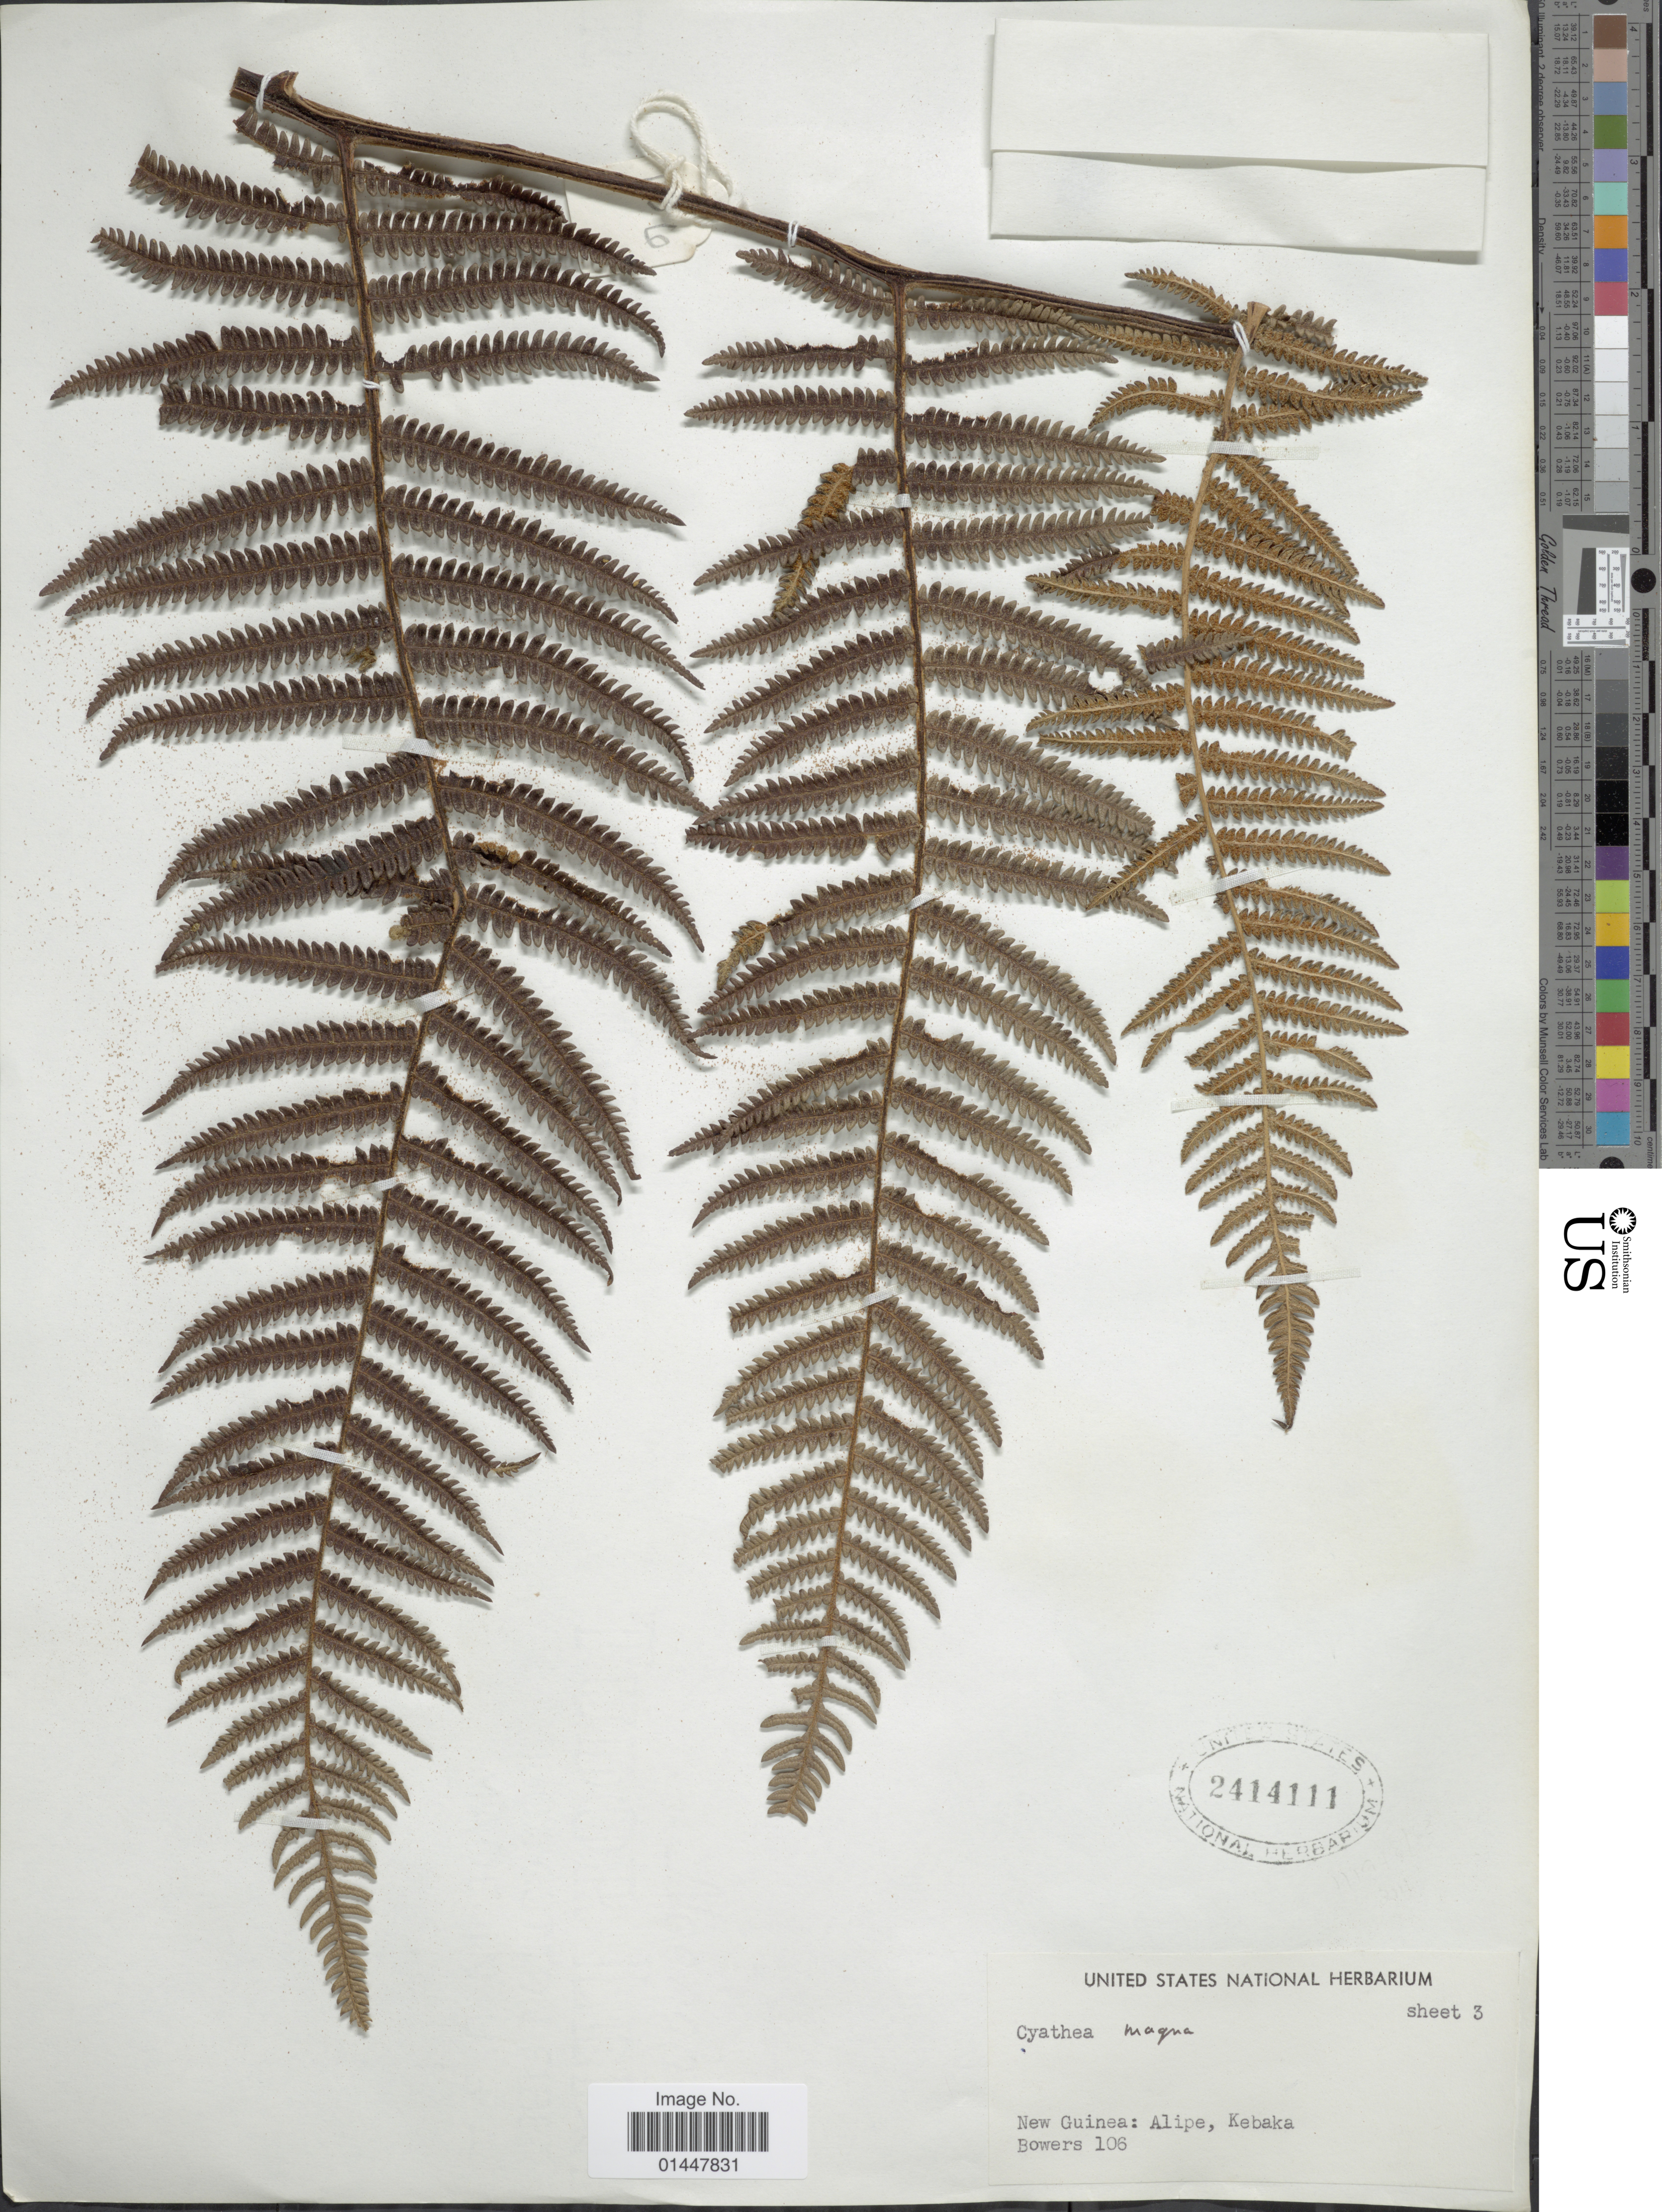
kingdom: Plantae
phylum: Tracheophyta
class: Polypodiopsida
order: Cyatheales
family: Cyatheaceae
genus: Sphaeropteris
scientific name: Sphaeropteris magna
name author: (Copel.) R.M. Tryon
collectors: -. Bowers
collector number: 106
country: Papua New Guinea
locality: New Guinea, Alipe, Kebaka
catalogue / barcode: US 2414111